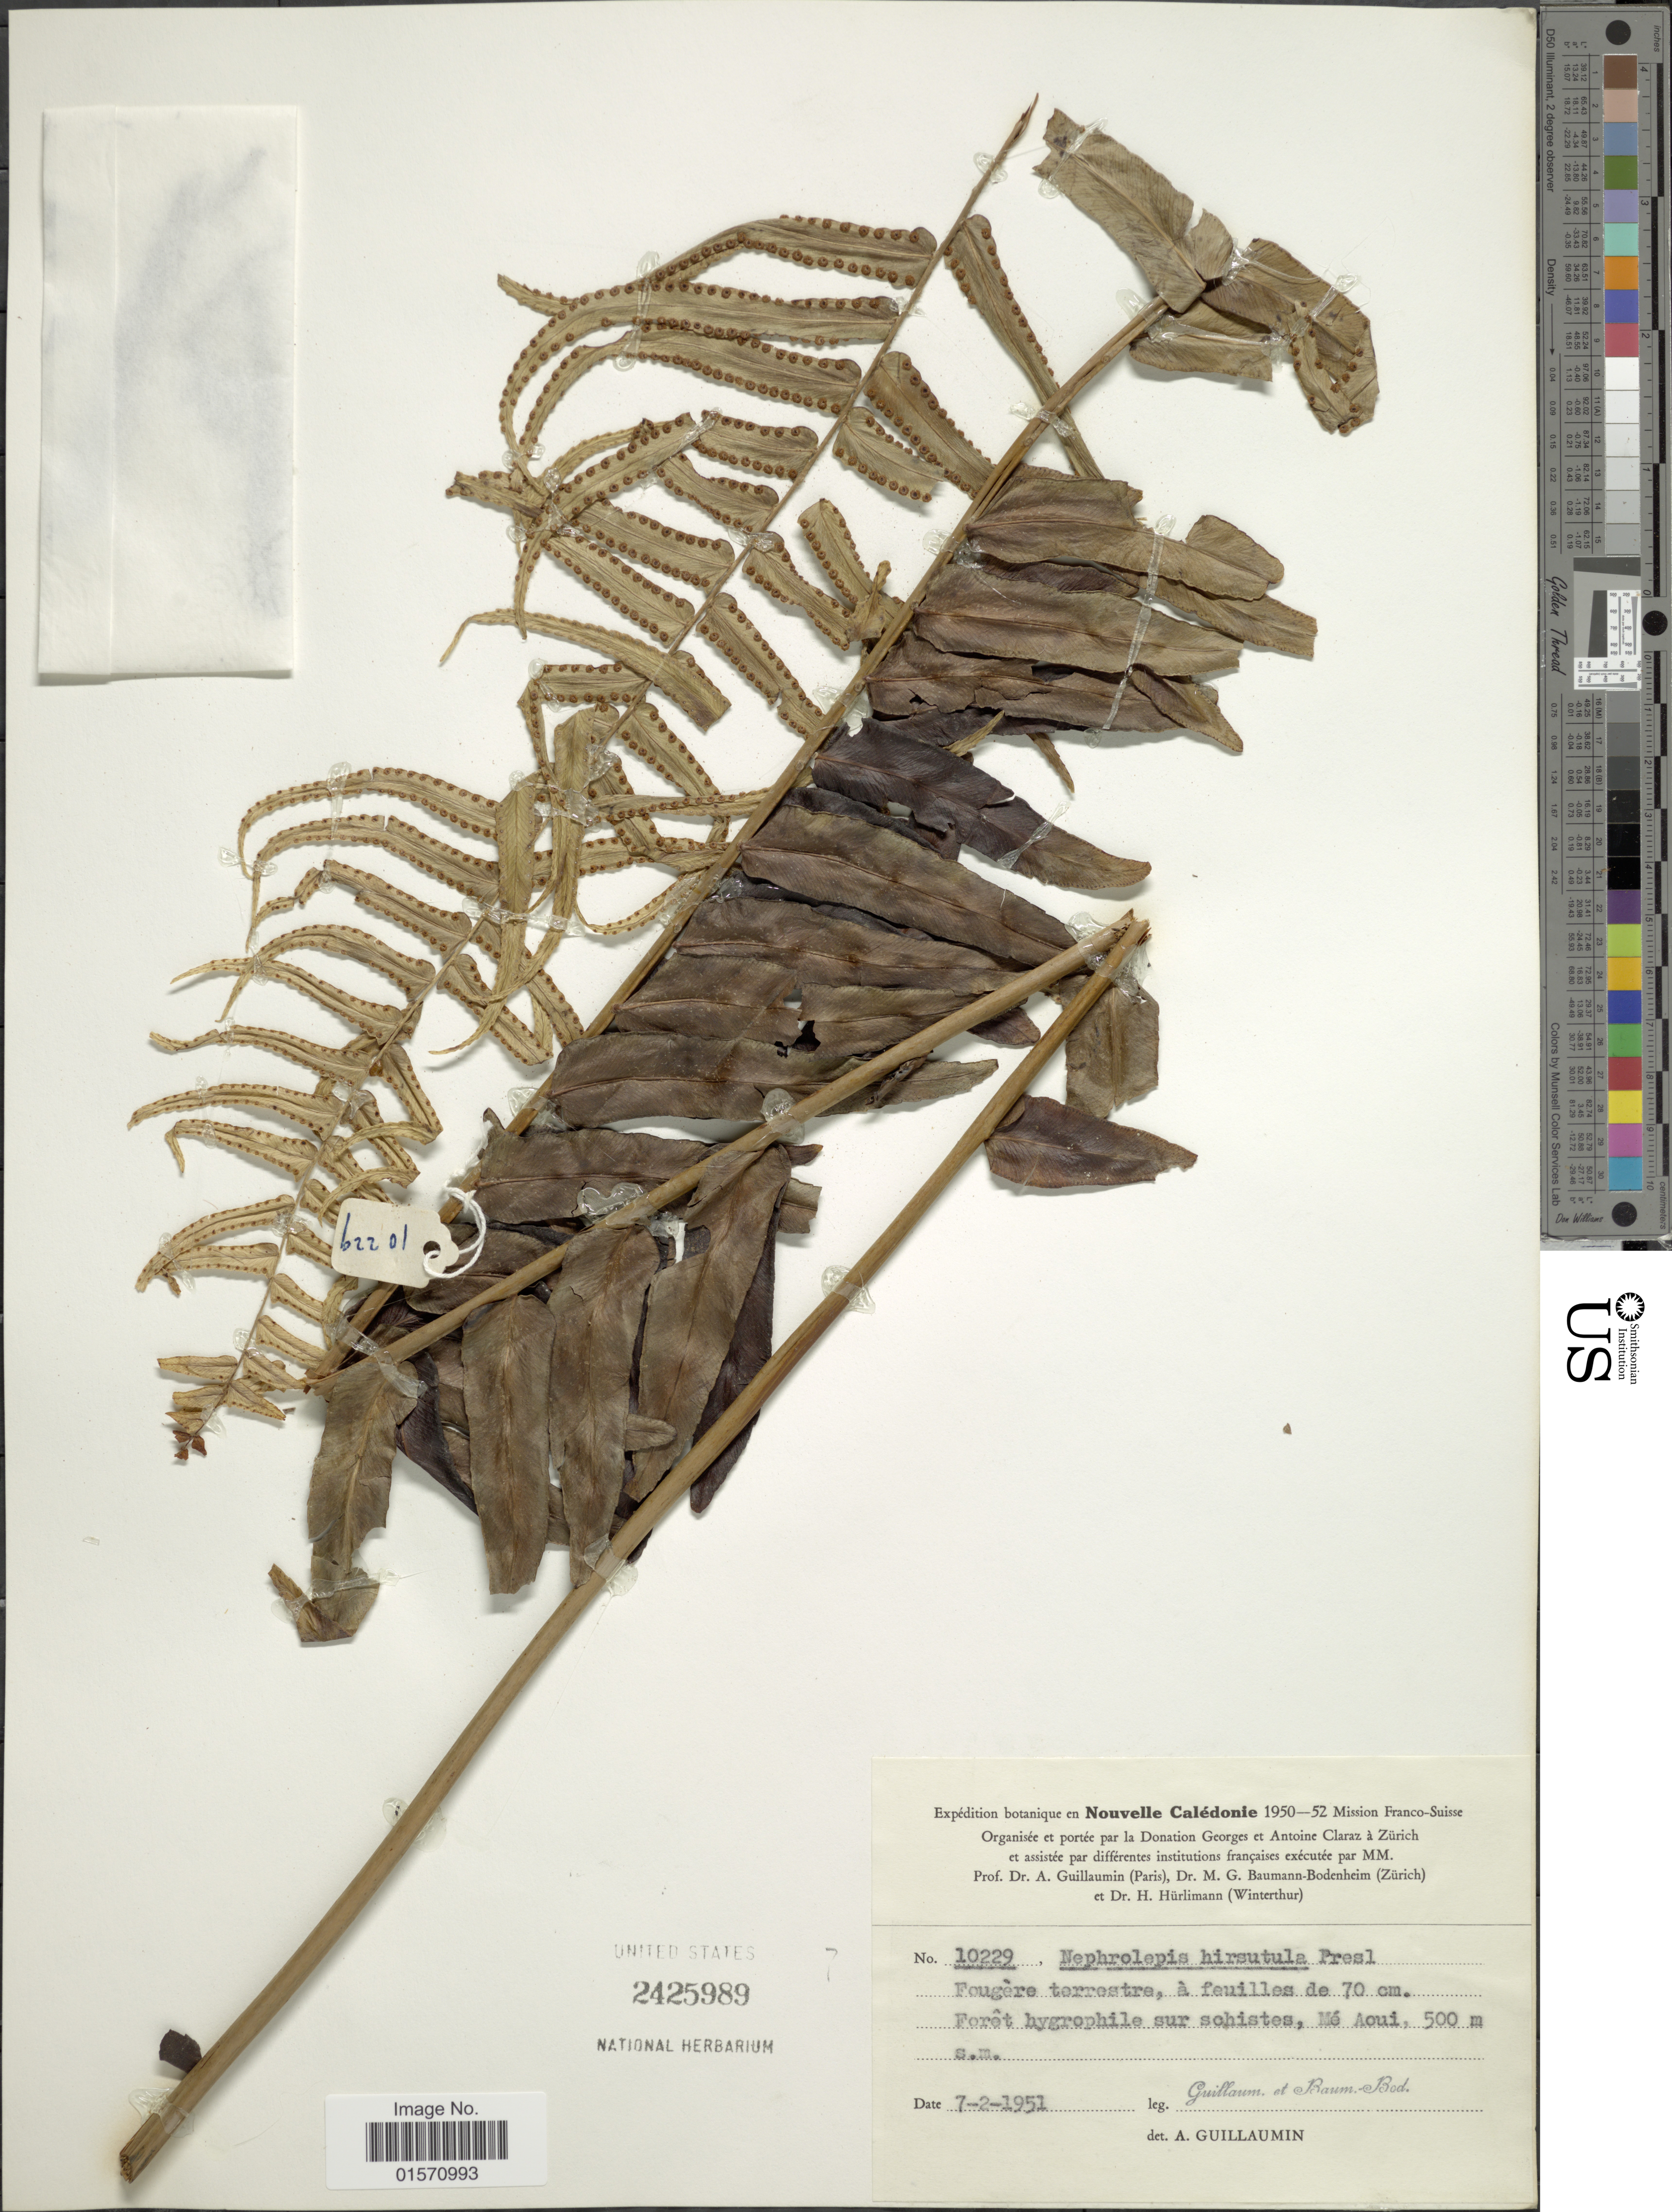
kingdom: Plantae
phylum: Tracheophyta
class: Polypodiopsida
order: Polypodiales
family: Nephrolepidaceae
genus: Nephrolepis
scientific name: Nephrolepis hirsutula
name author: (G. Forst.) C. Presl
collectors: A. Guillaumin & M. G. Baumann-Bodenheim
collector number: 10229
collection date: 1951-02-07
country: New Caledonia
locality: Forêt hygrophile sur schistes, Mé Aoui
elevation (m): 500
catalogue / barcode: US 2425989